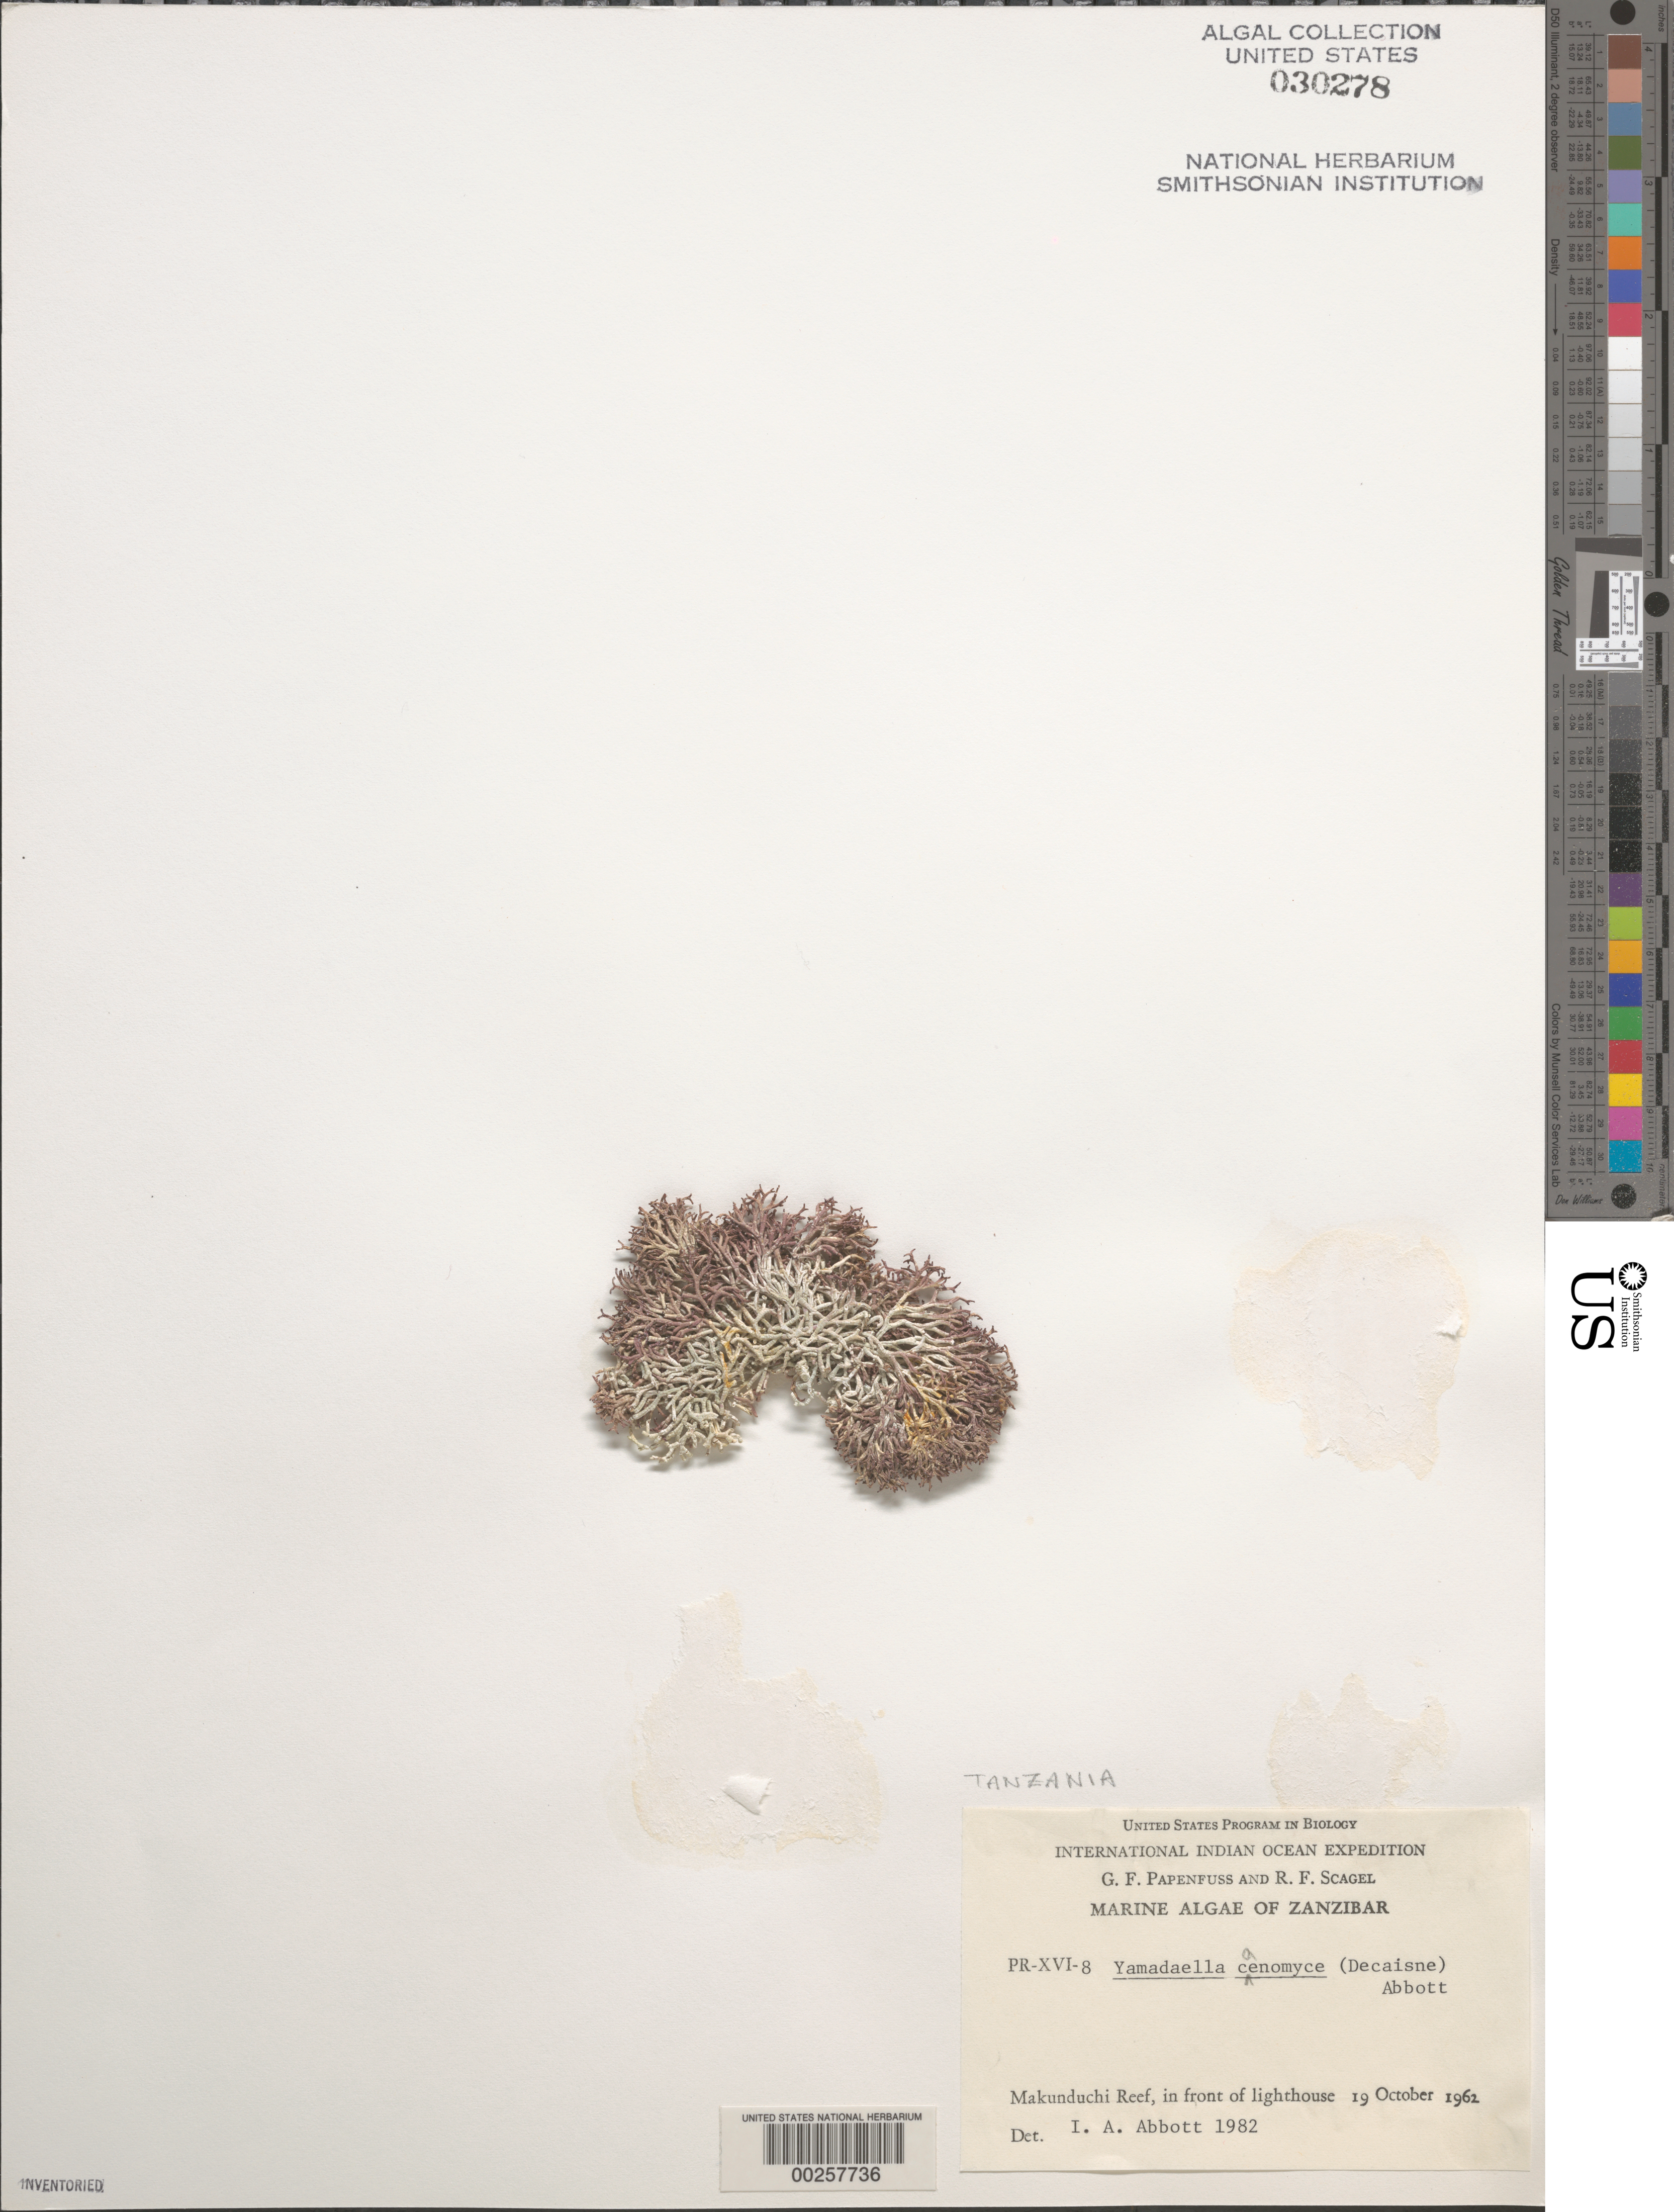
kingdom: Plantae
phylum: Rhodophyta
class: Florideophyceae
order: Nemaliales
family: Liagoraceae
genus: Yamadaella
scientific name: Yamadaella caenomyce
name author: (Decne.) I.A. Abbott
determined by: Abbott, Isabella A.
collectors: G. Papenfuss & R. F. Scagel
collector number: PR-XVI-8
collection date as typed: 19 Oct 1962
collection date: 1962-10-19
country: Tanzania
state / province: Zanzibar Central/South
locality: Makunduchi Reef, in front of lighthouse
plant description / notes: International Indian Ocean Expedition, 1962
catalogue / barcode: US 30278